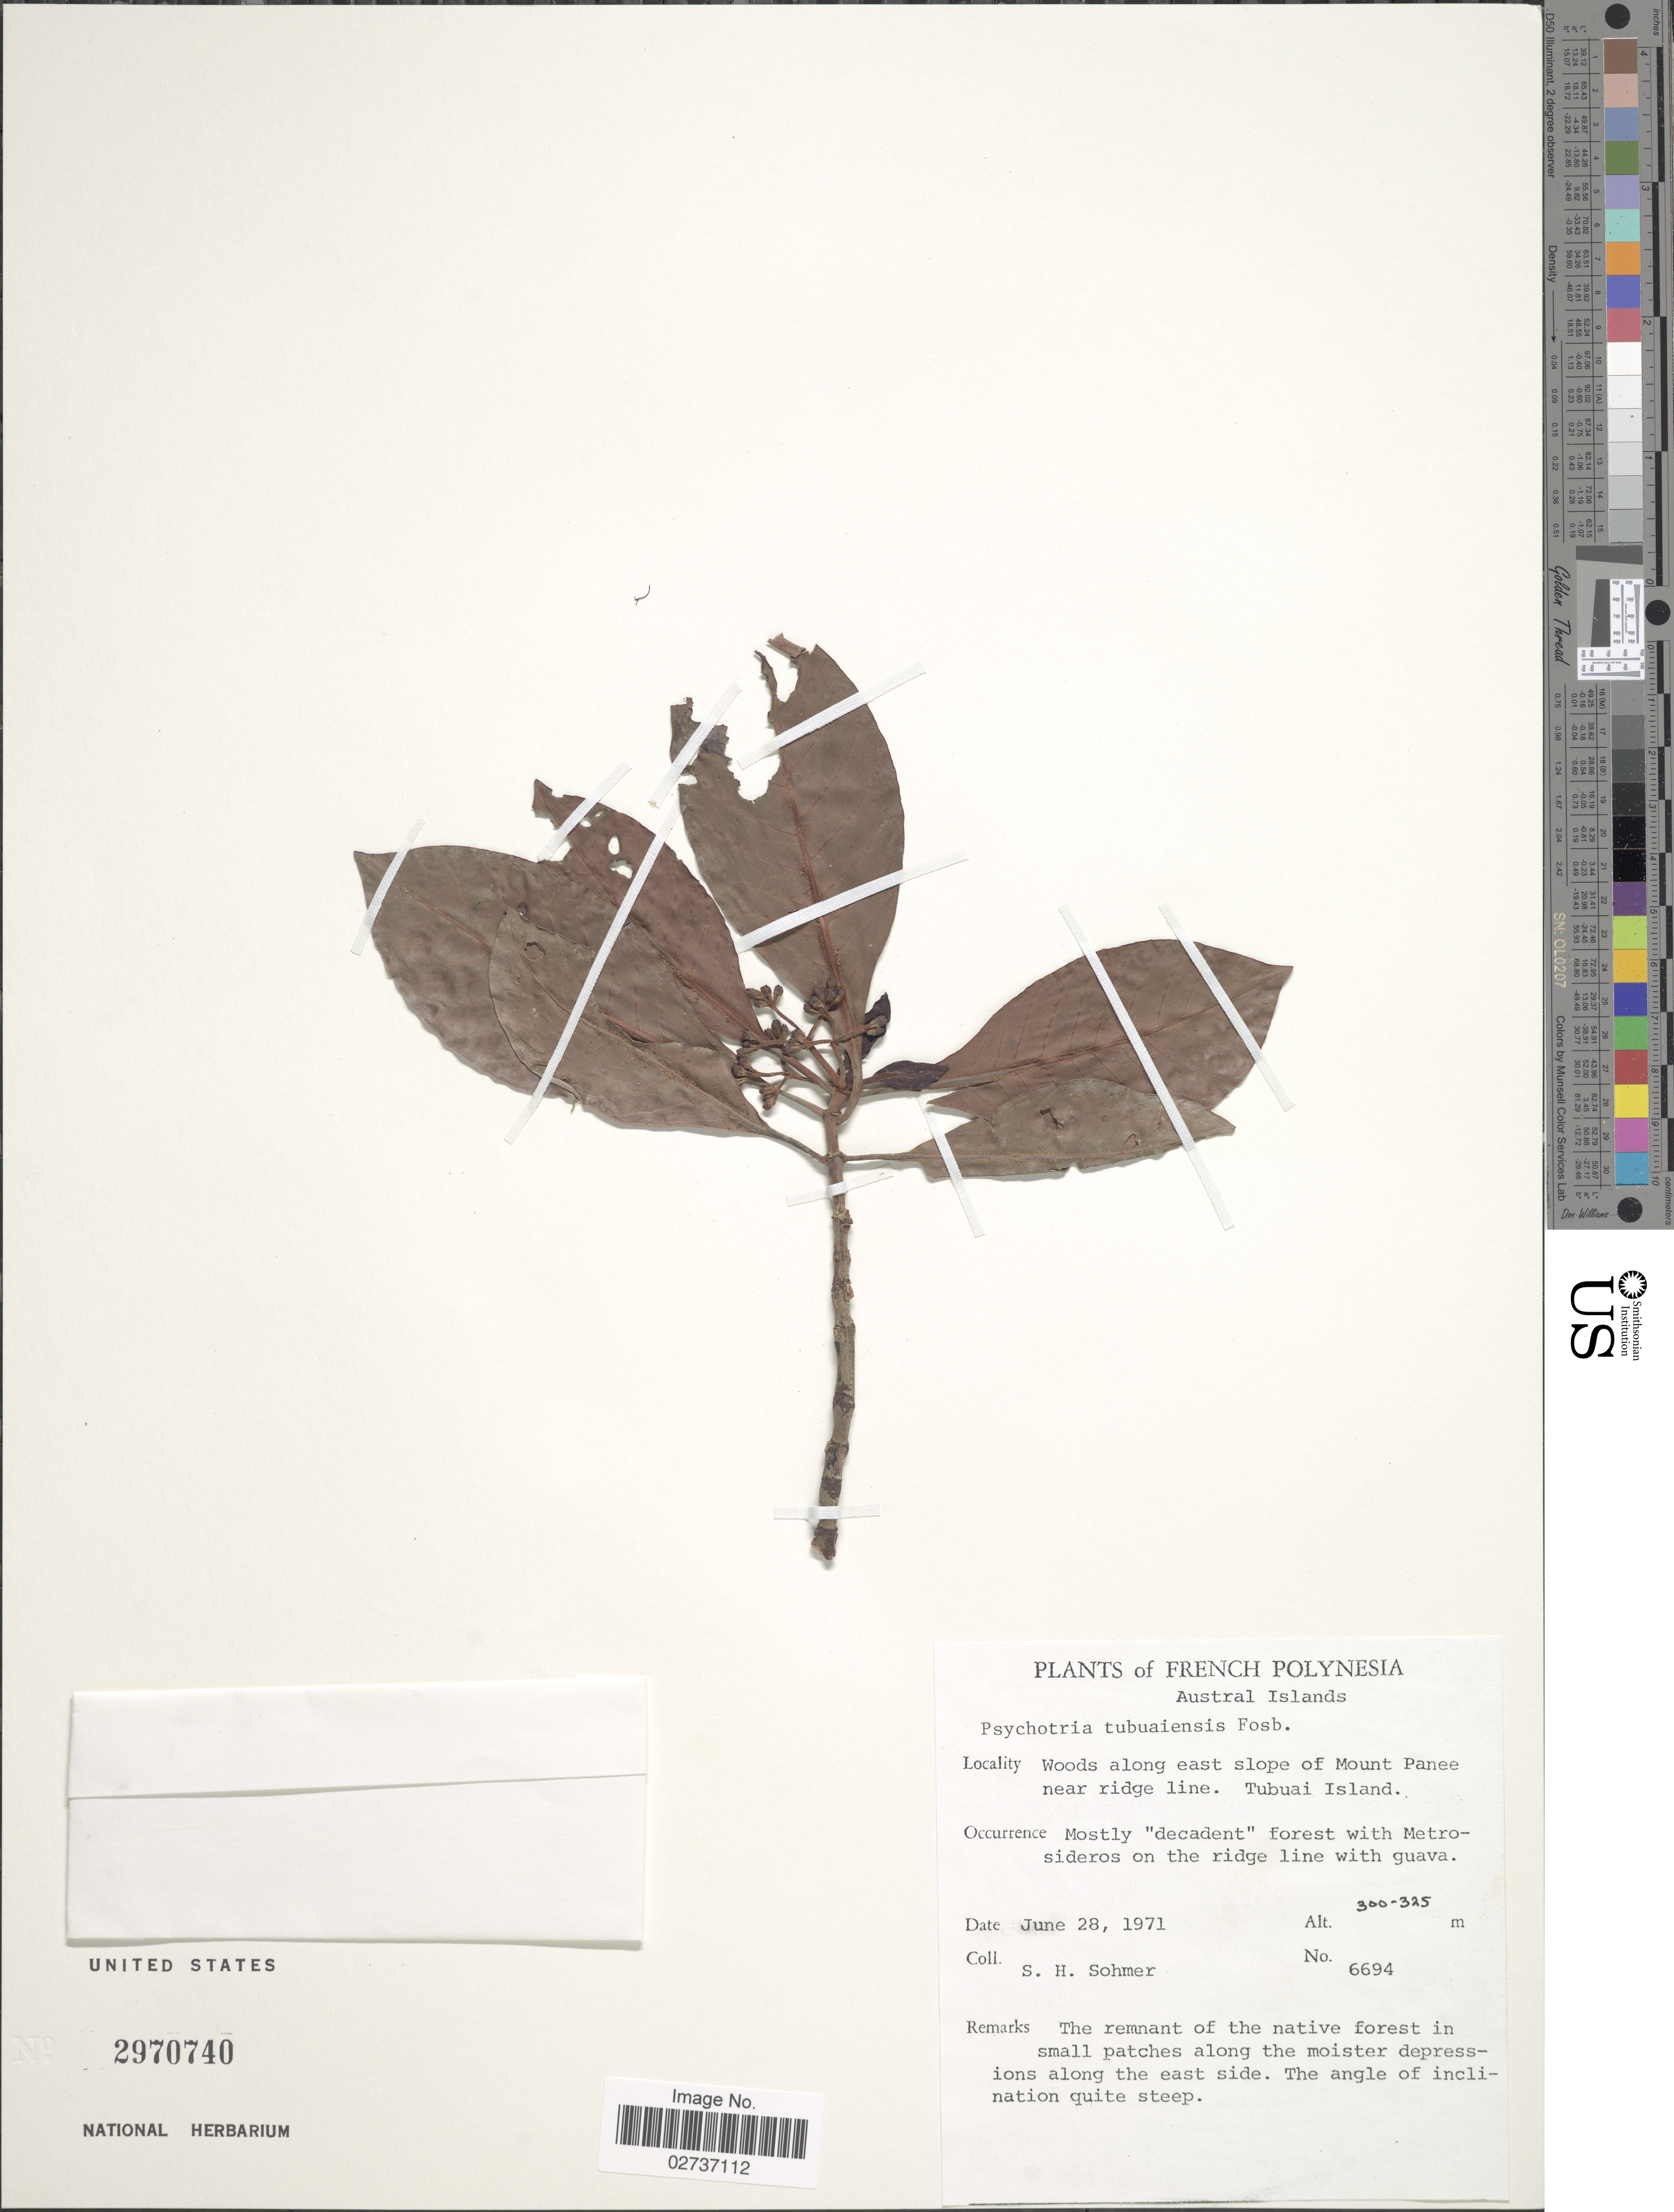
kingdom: Plantae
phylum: Tracheophyta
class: Magnoliopsida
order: Gentianales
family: Rubiaceae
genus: Psychotria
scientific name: Psychotria tubuaiensis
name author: Fosberg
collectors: S. H. Sohmer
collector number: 6694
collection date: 1971-06-28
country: French Polynesia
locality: Austral Islands, Woods along east slope of Mount Panee near ridge line. Tubuai Island.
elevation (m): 300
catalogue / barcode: US 2970740